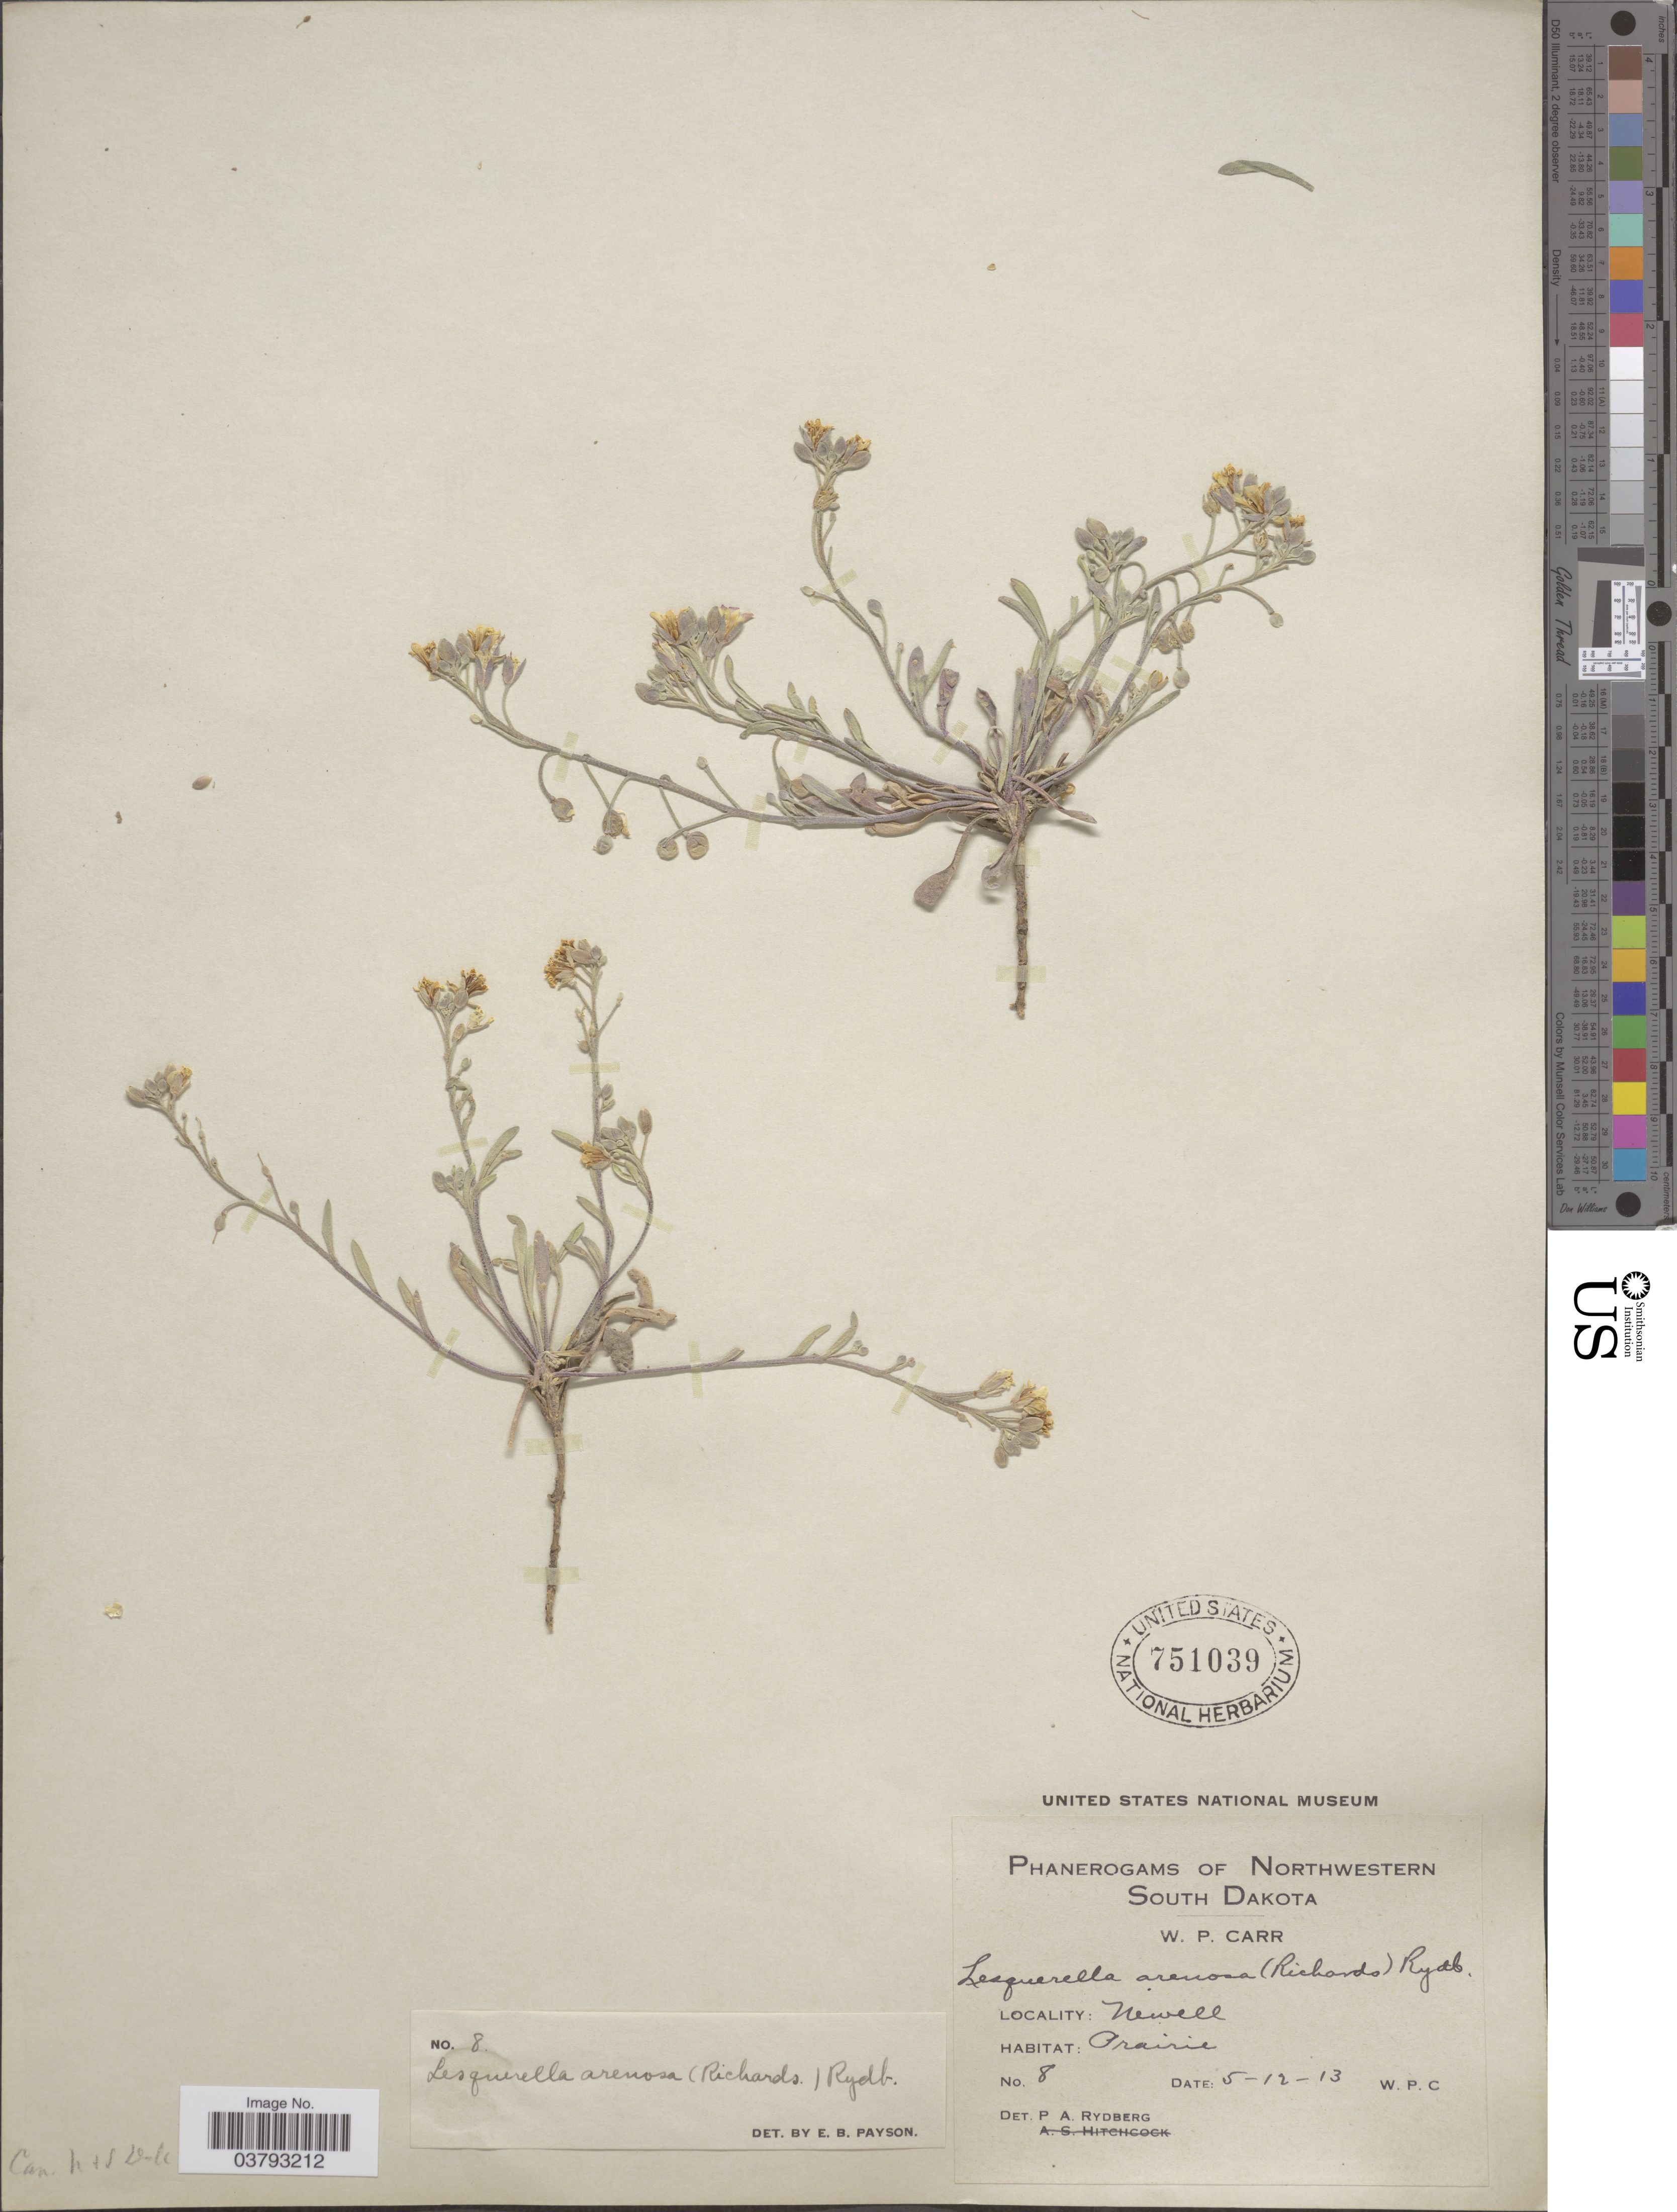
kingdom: Plantae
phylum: Tracheophyta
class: Magnoliopsida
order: Brassicales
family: Brassicaceae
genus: Lesquerella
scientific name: Lesquerella arenosa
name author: (Richardson) Rydb.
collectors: W. Carr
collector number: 8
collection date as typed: Transcribed d/m/y: 12/5/13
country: United States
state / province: South Dakota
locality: Northwestern South Dakota. Newell.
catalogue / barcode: US 751039